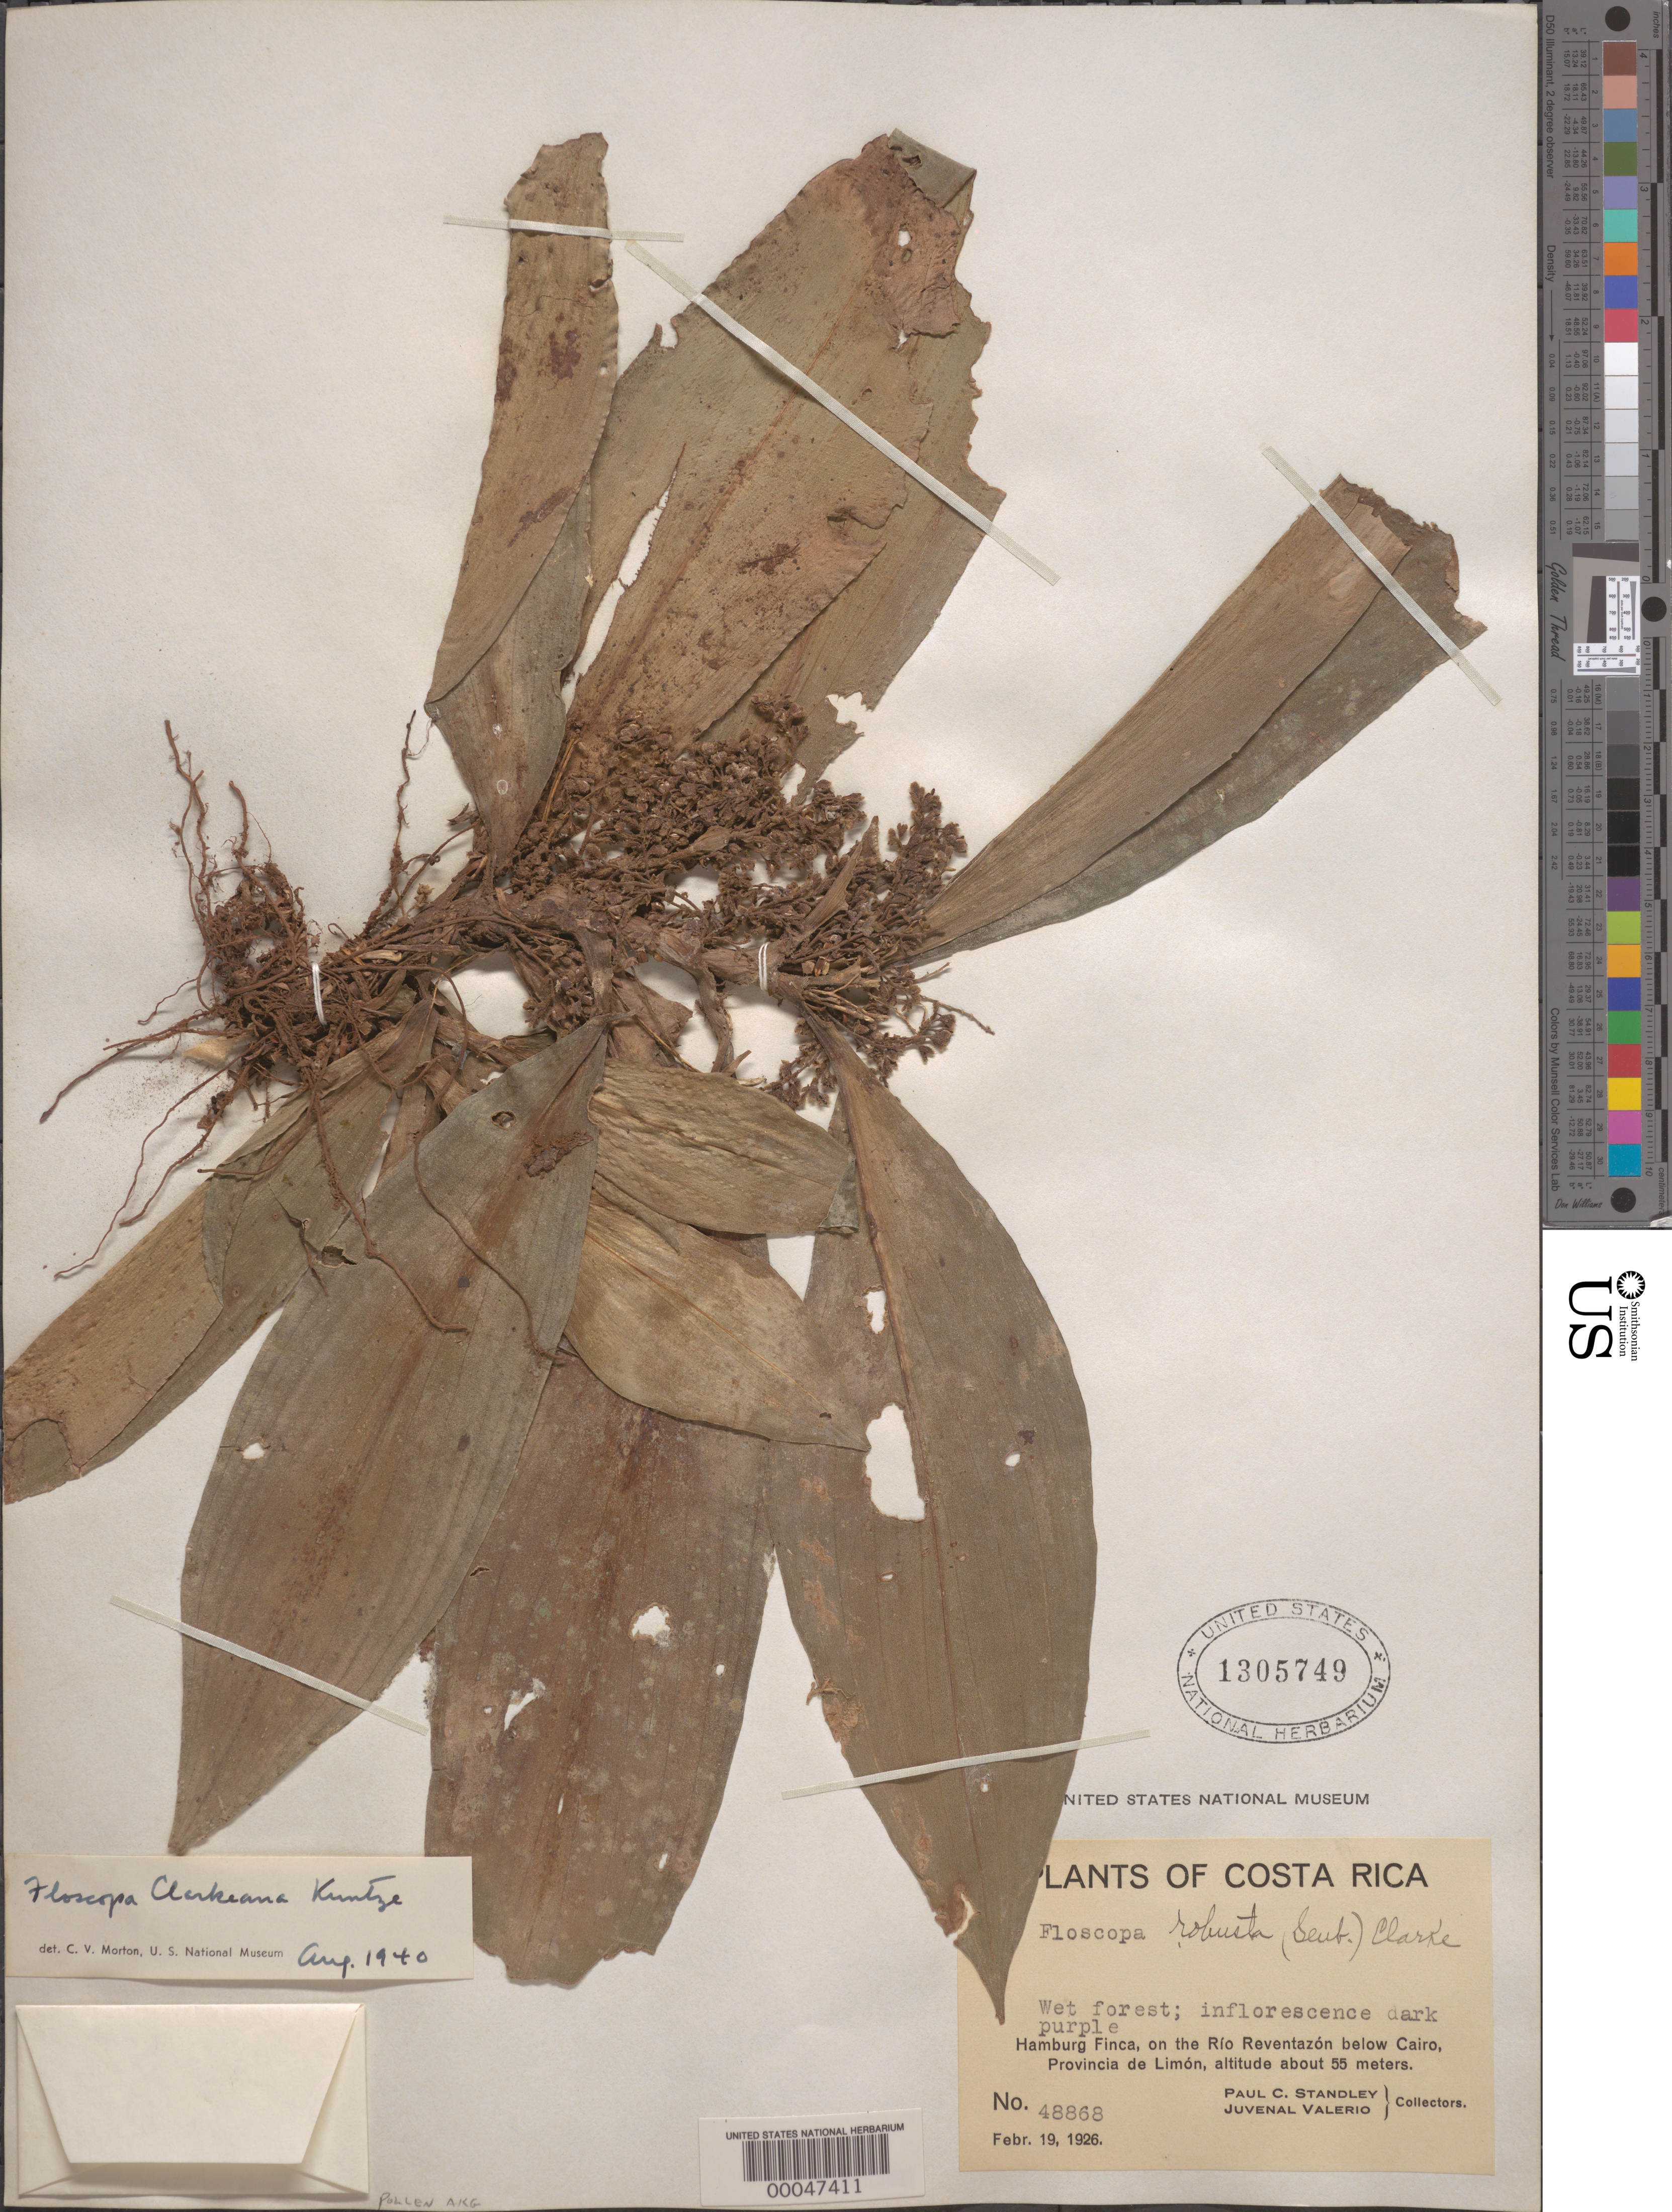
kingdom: Plantae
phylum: Tracheophyta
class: Liliopsida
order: Commelinales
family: Commelinaceae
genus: Floscopa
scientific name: Floscopa robusta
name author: (Seub.) C.B. Clarke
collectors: P. C. Standley & J. Valerio R.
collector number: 48868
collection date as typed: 19 Feb 1926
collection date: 1926-02-19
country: Costa Rica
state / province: Limón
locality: Hamburg finca, rio reventazon, below cairo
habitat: Wet forest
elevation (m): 55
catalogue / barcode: US 1305749